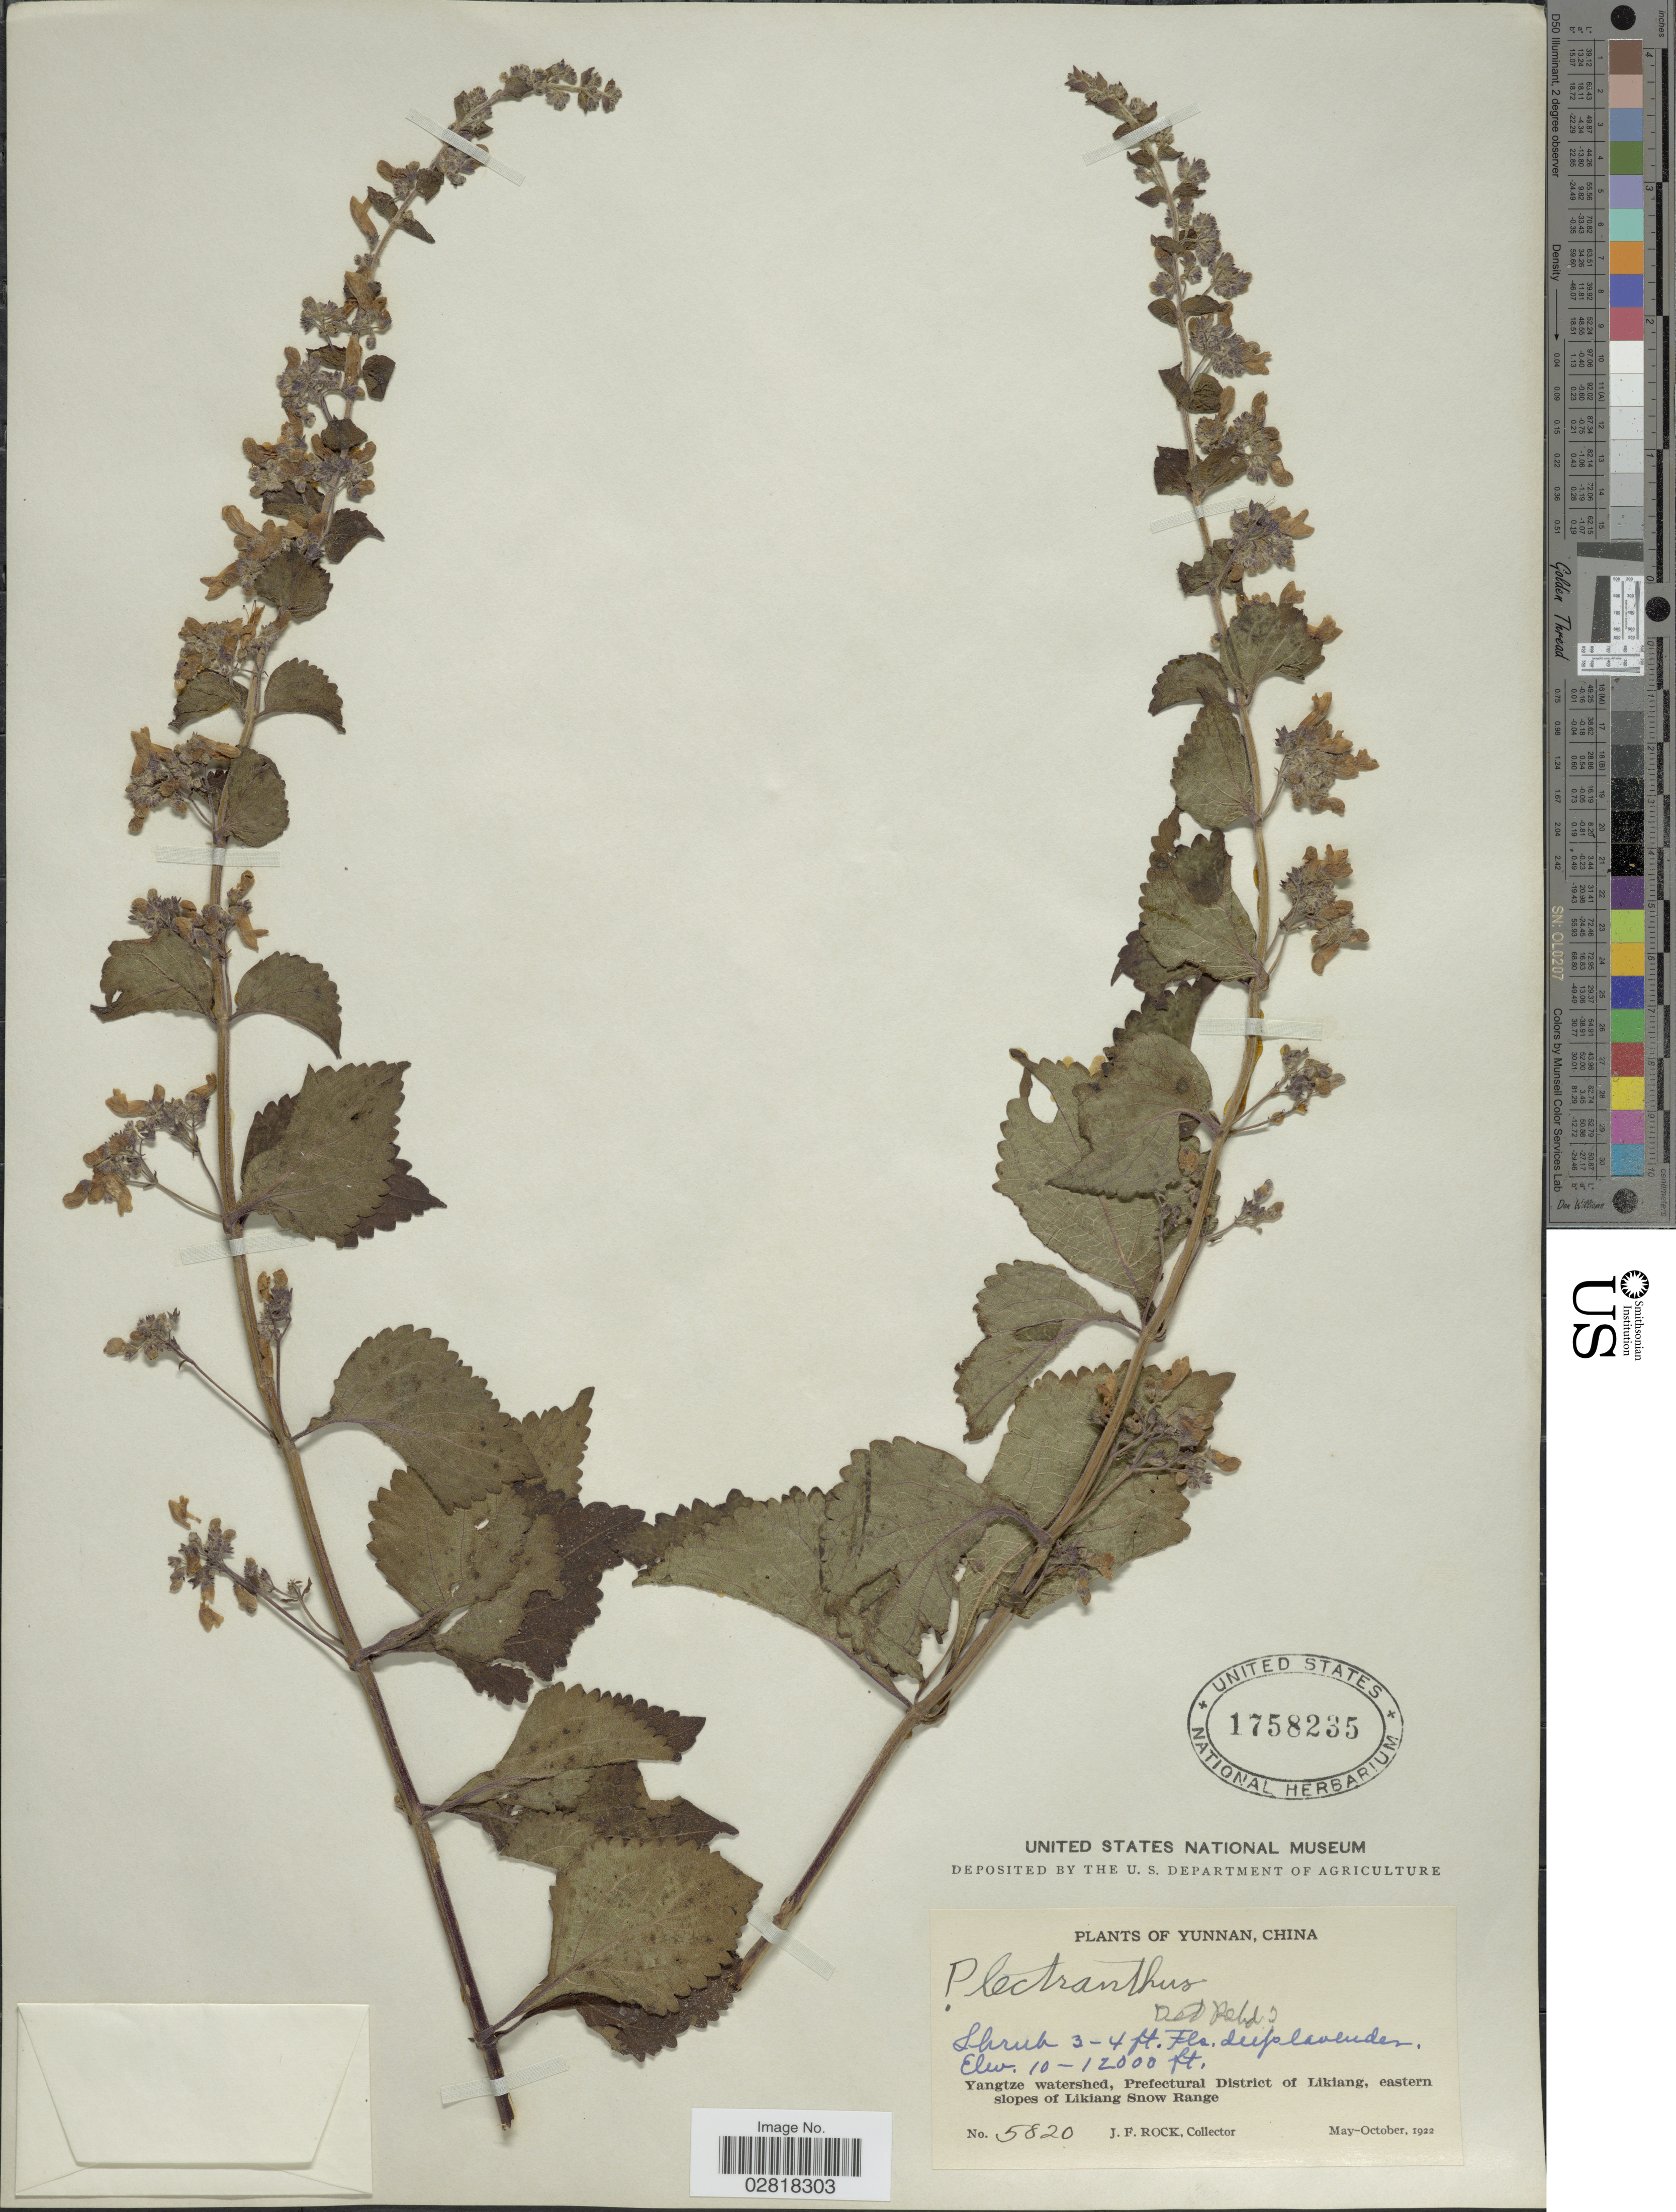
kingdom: Plantae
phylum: Tracheophyta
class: Magnoliopsida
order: Lamiales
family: Lamiaceae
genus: Plectranthus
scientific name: Plectranthus sp.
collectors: J. Rock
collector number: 5820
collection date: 1922-05/1922-10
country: China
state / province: Yunnan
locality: Yangtze watershed, Prefectural District of Likiang, eastern slopes of Likiang Snow Range.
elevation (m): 3048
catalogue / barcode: US 1758235